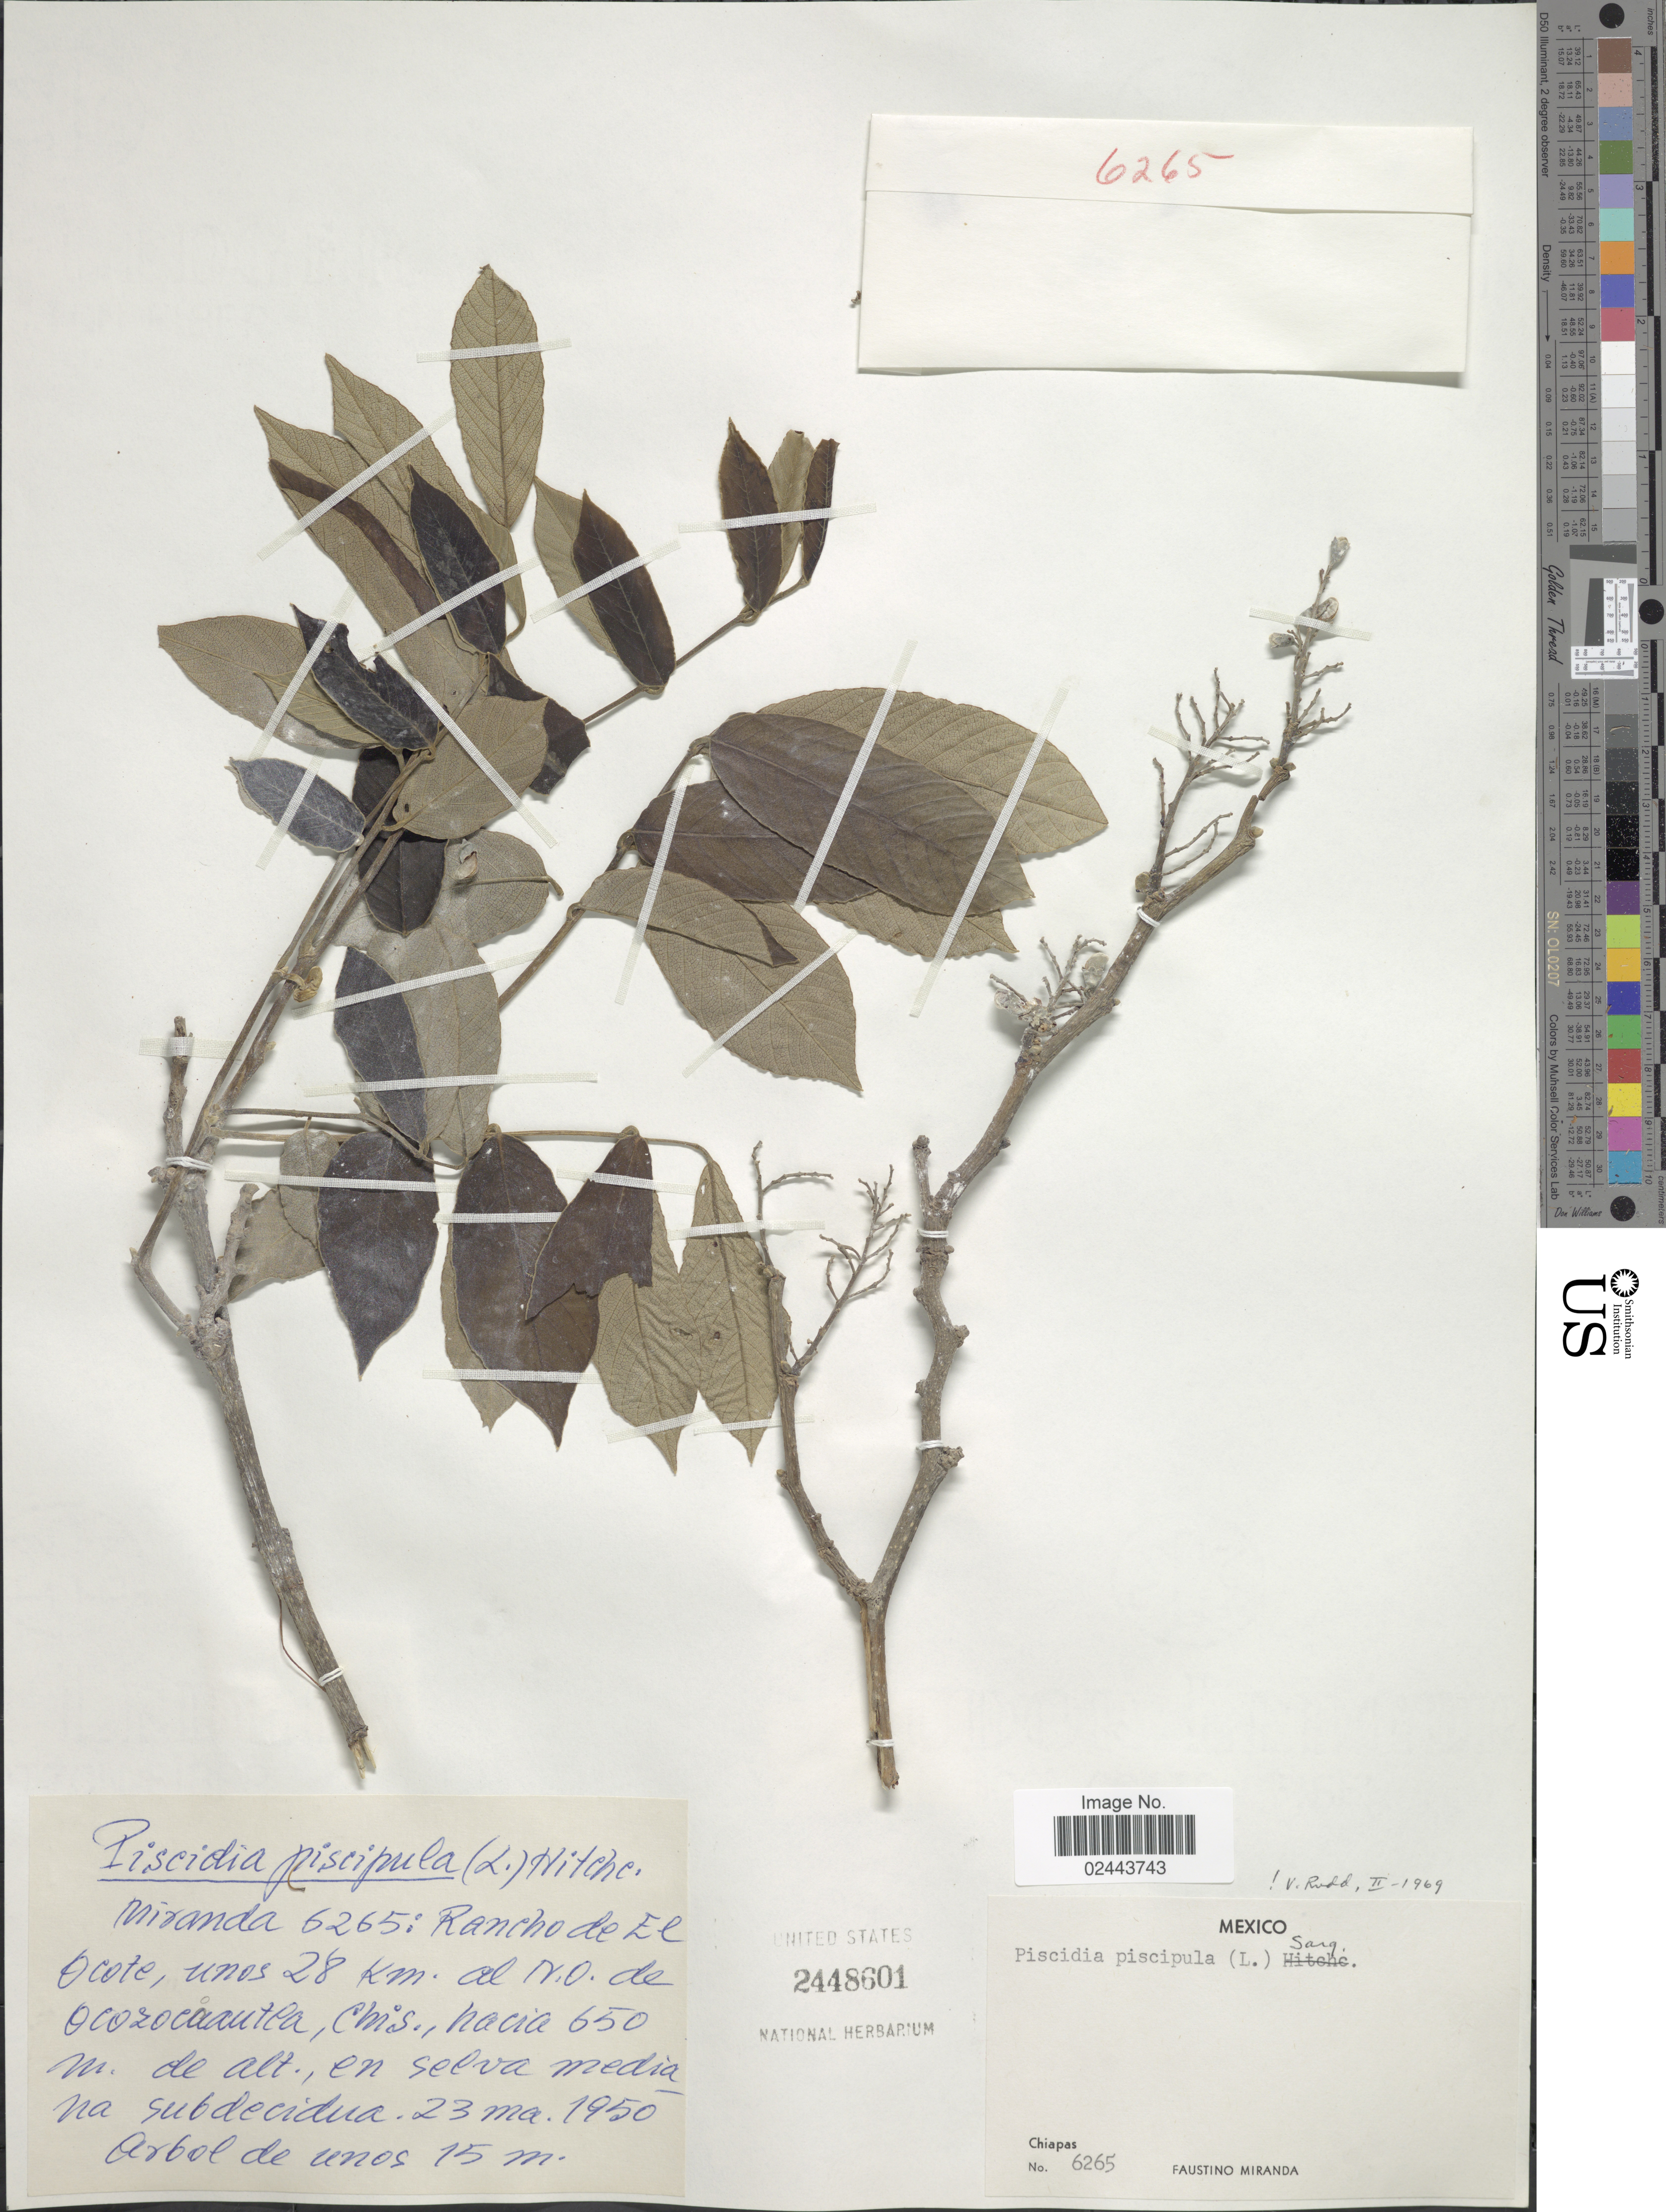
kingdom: Plantae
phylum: Tracheophyta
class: Magnoliopsida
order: Fabales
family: Fabaceae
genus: Piscidia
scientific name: Piscidia piscipula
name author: (L.) Sarg.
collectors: F. Miranda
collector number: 6265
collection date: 1950-03-23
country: Mexico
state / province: Chiapas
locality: Rancho de El Ocote, unos 28 km. al N.O. de Ocozocaauta.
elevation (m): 650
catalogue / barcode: US 2448601